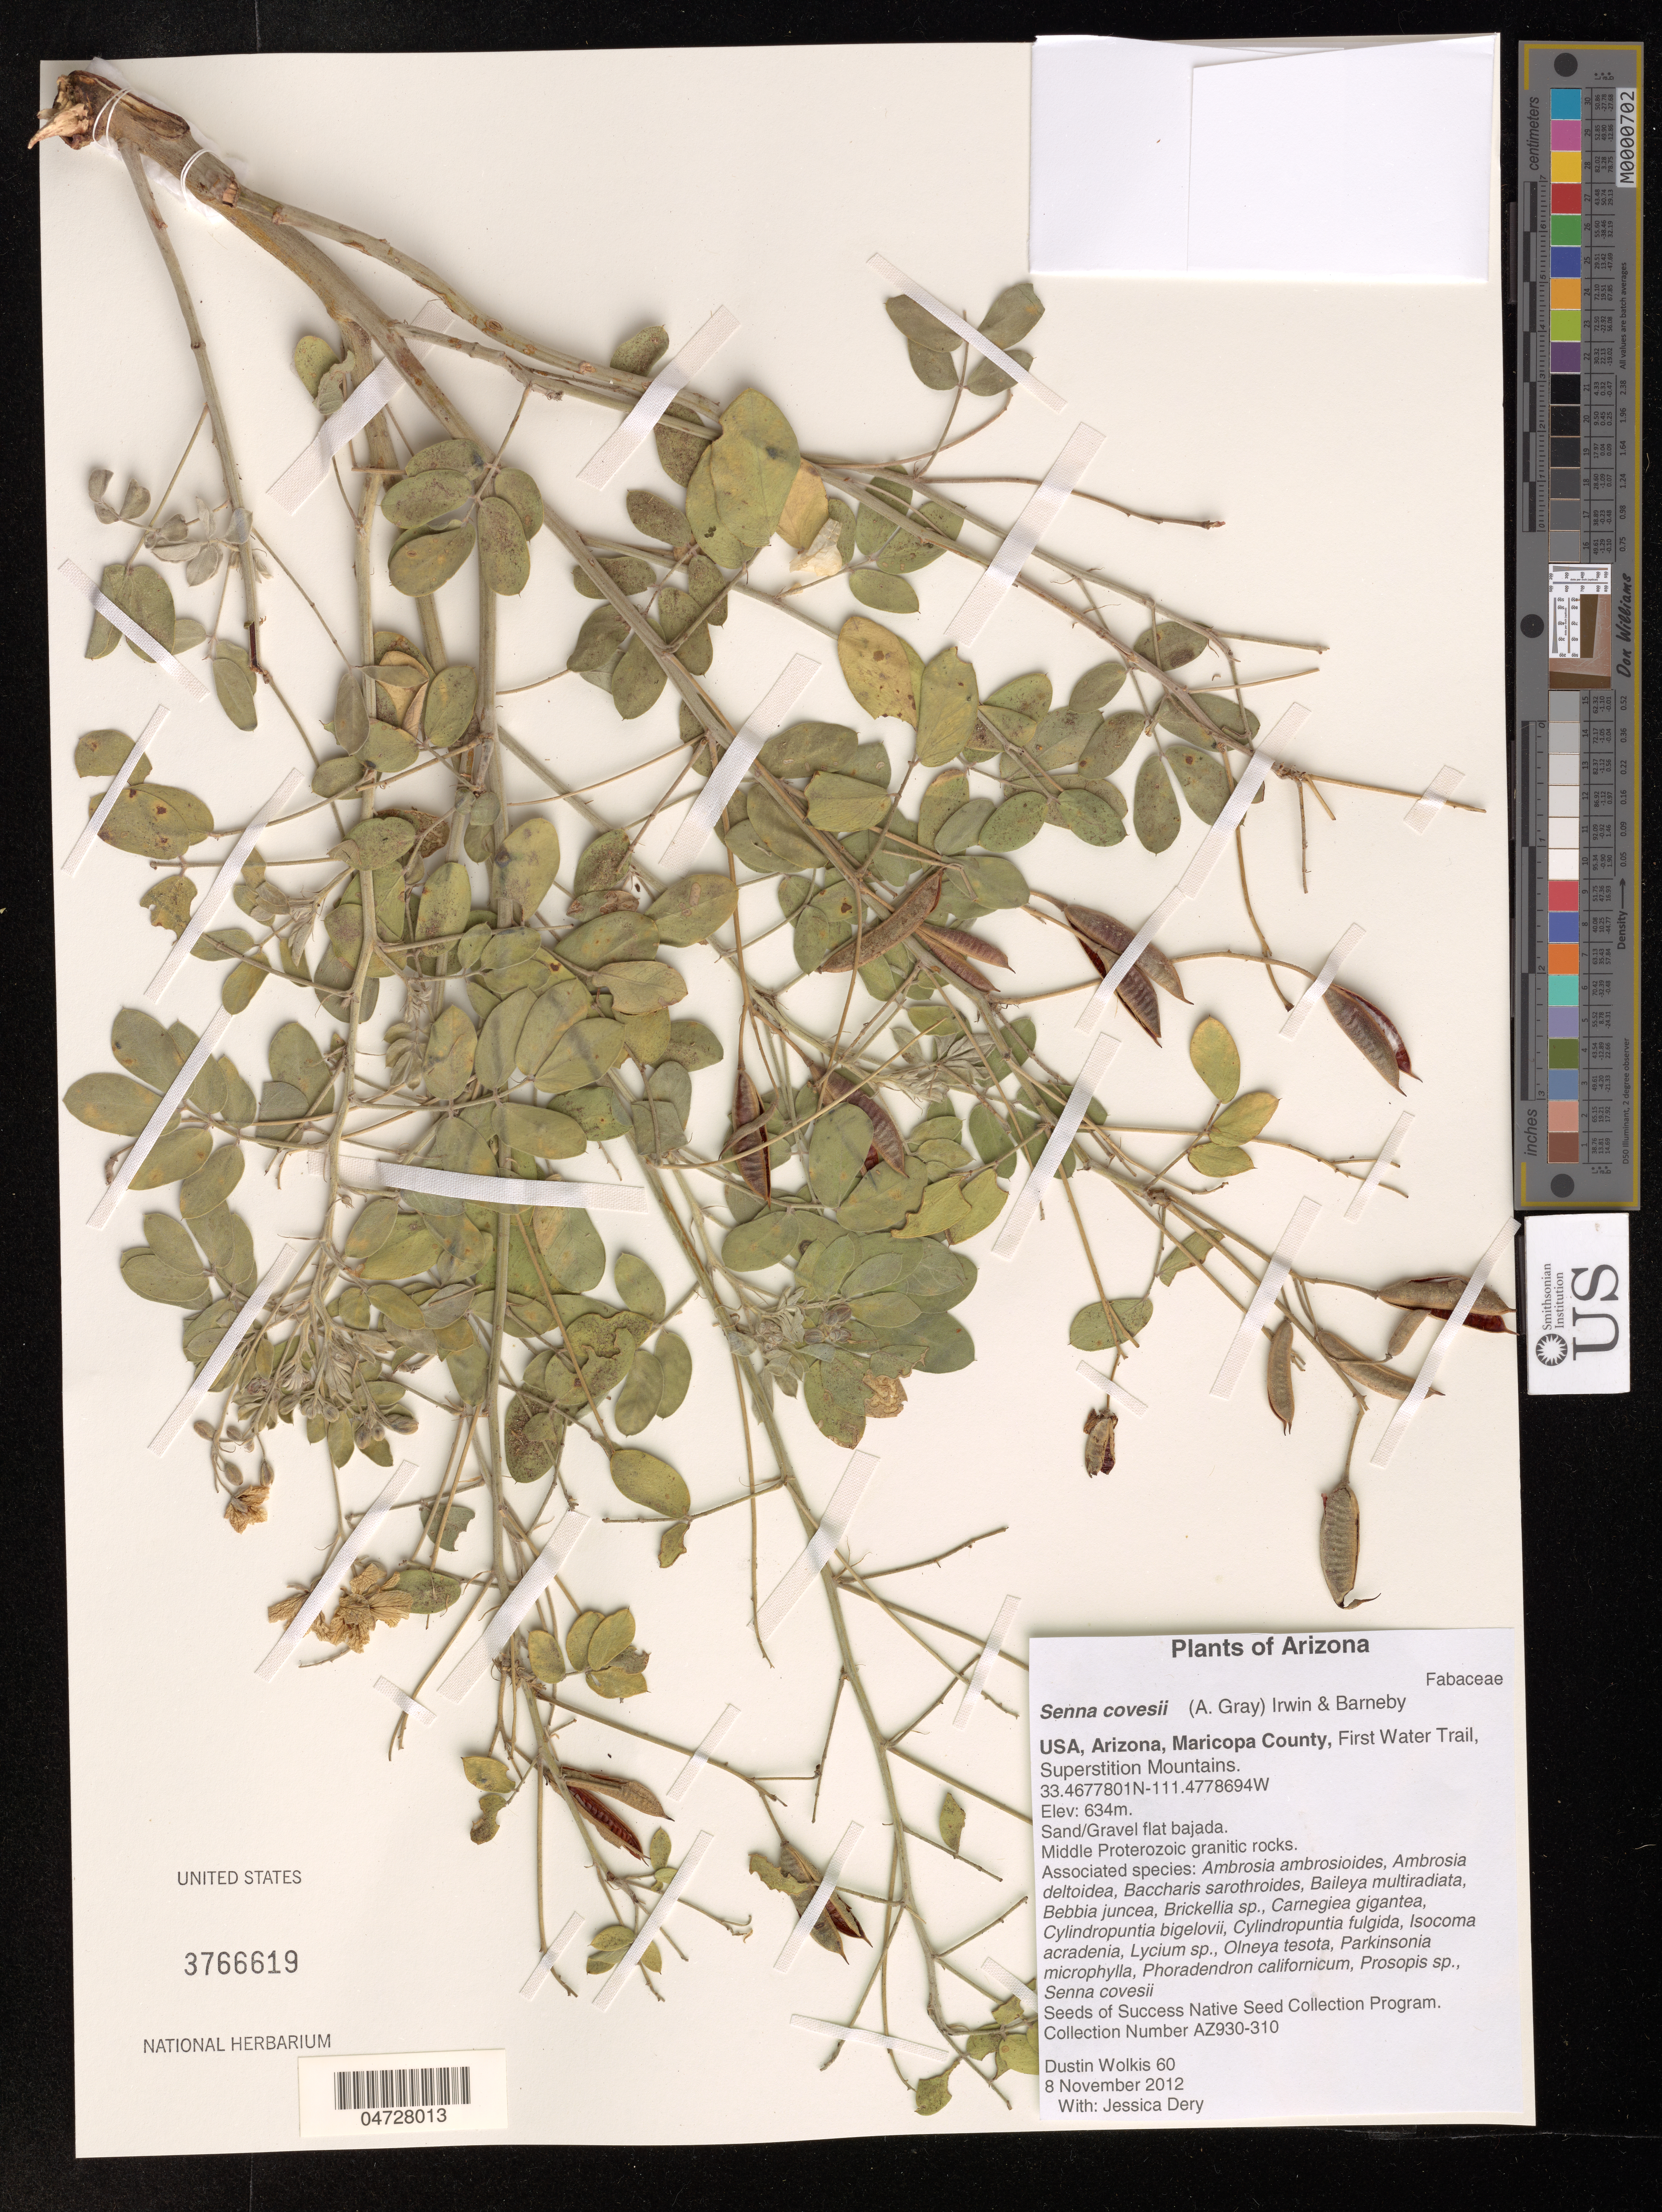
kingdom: Plantae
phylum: Tracheophyta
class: Magnoliopsida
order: Fabales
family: Fabaceae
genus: Senna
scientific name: Senna covesii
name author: (A. Gray) H.S. Irwin & Barneby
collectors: D. Wolkis & J. Dery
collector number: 60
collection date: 2012-11-08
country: United States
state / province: Arizona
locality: Maricopa County, First Water Trail, Superstition Mountains.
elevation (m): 634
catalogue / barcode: US 3766619